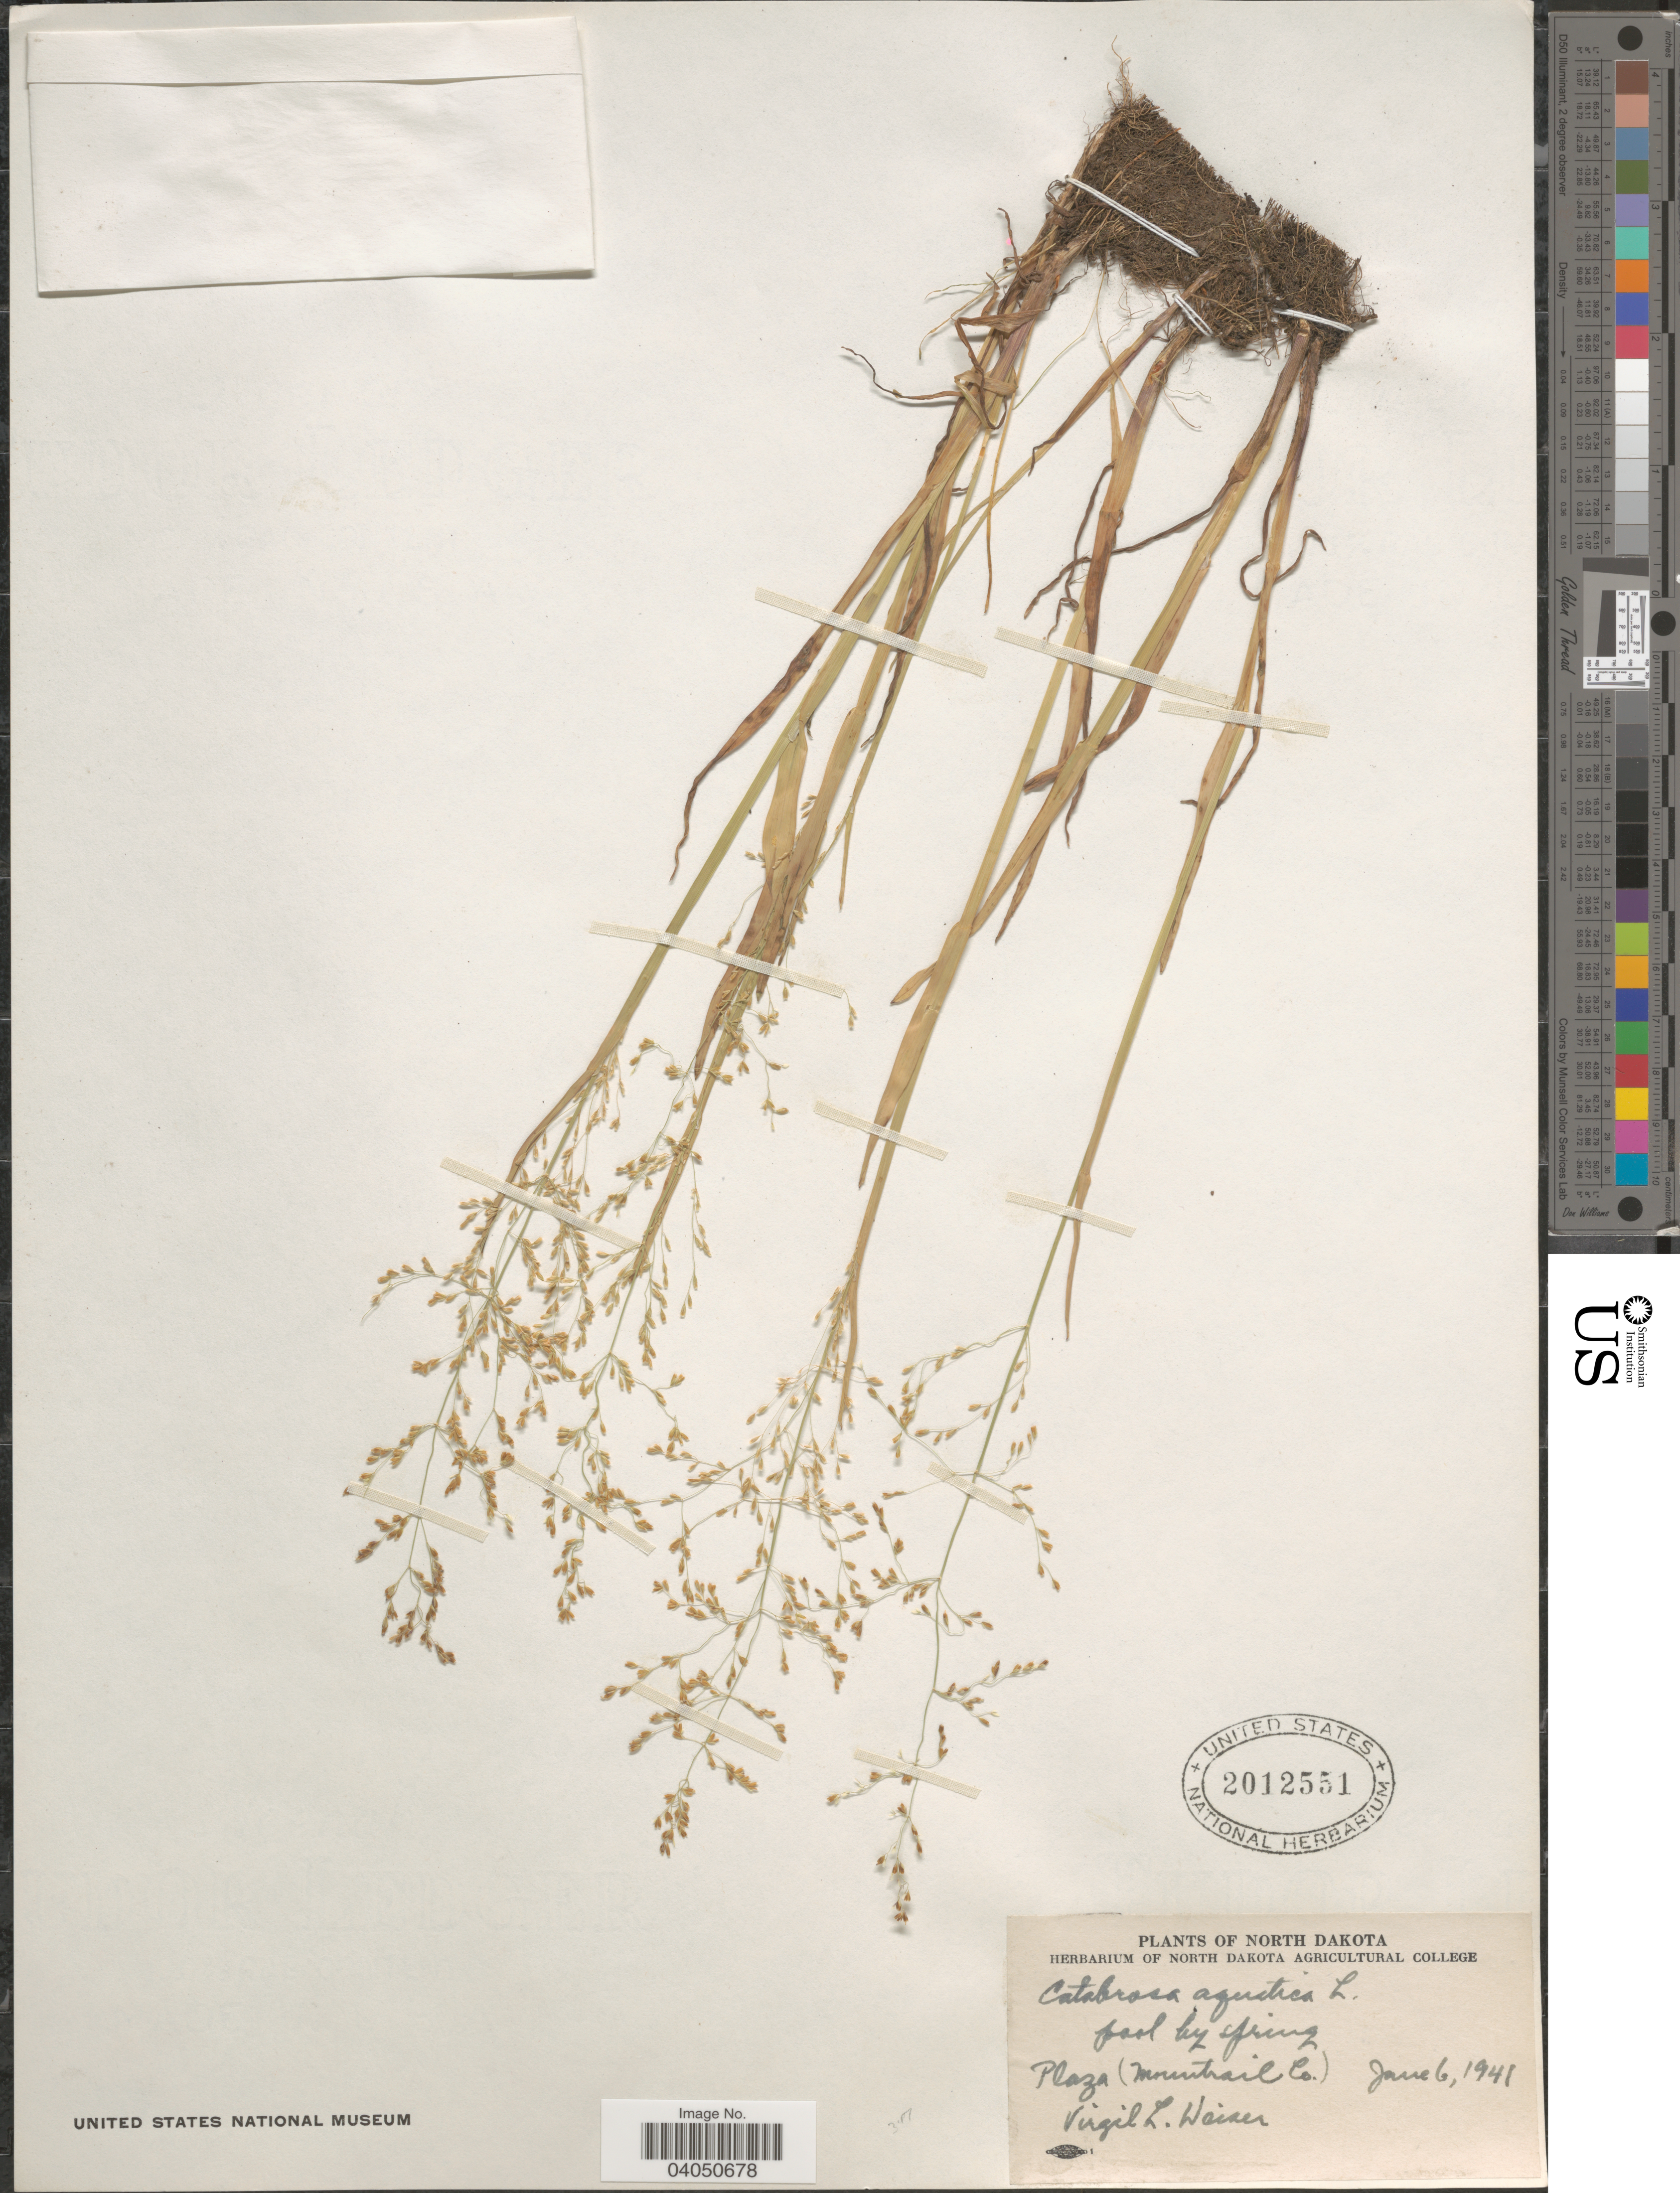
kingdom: Plantae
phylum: Tracheophyta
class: Liliopsida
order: Poales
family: Poaceae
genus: Catabrosa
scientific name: Catabrosa aquatica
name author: (L.) P. Beauv.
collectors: V. Weiser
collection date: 1941-06-06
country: United States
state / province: North Dakota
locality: Plaza (Mountrail Co.).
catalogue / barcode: US 2012551